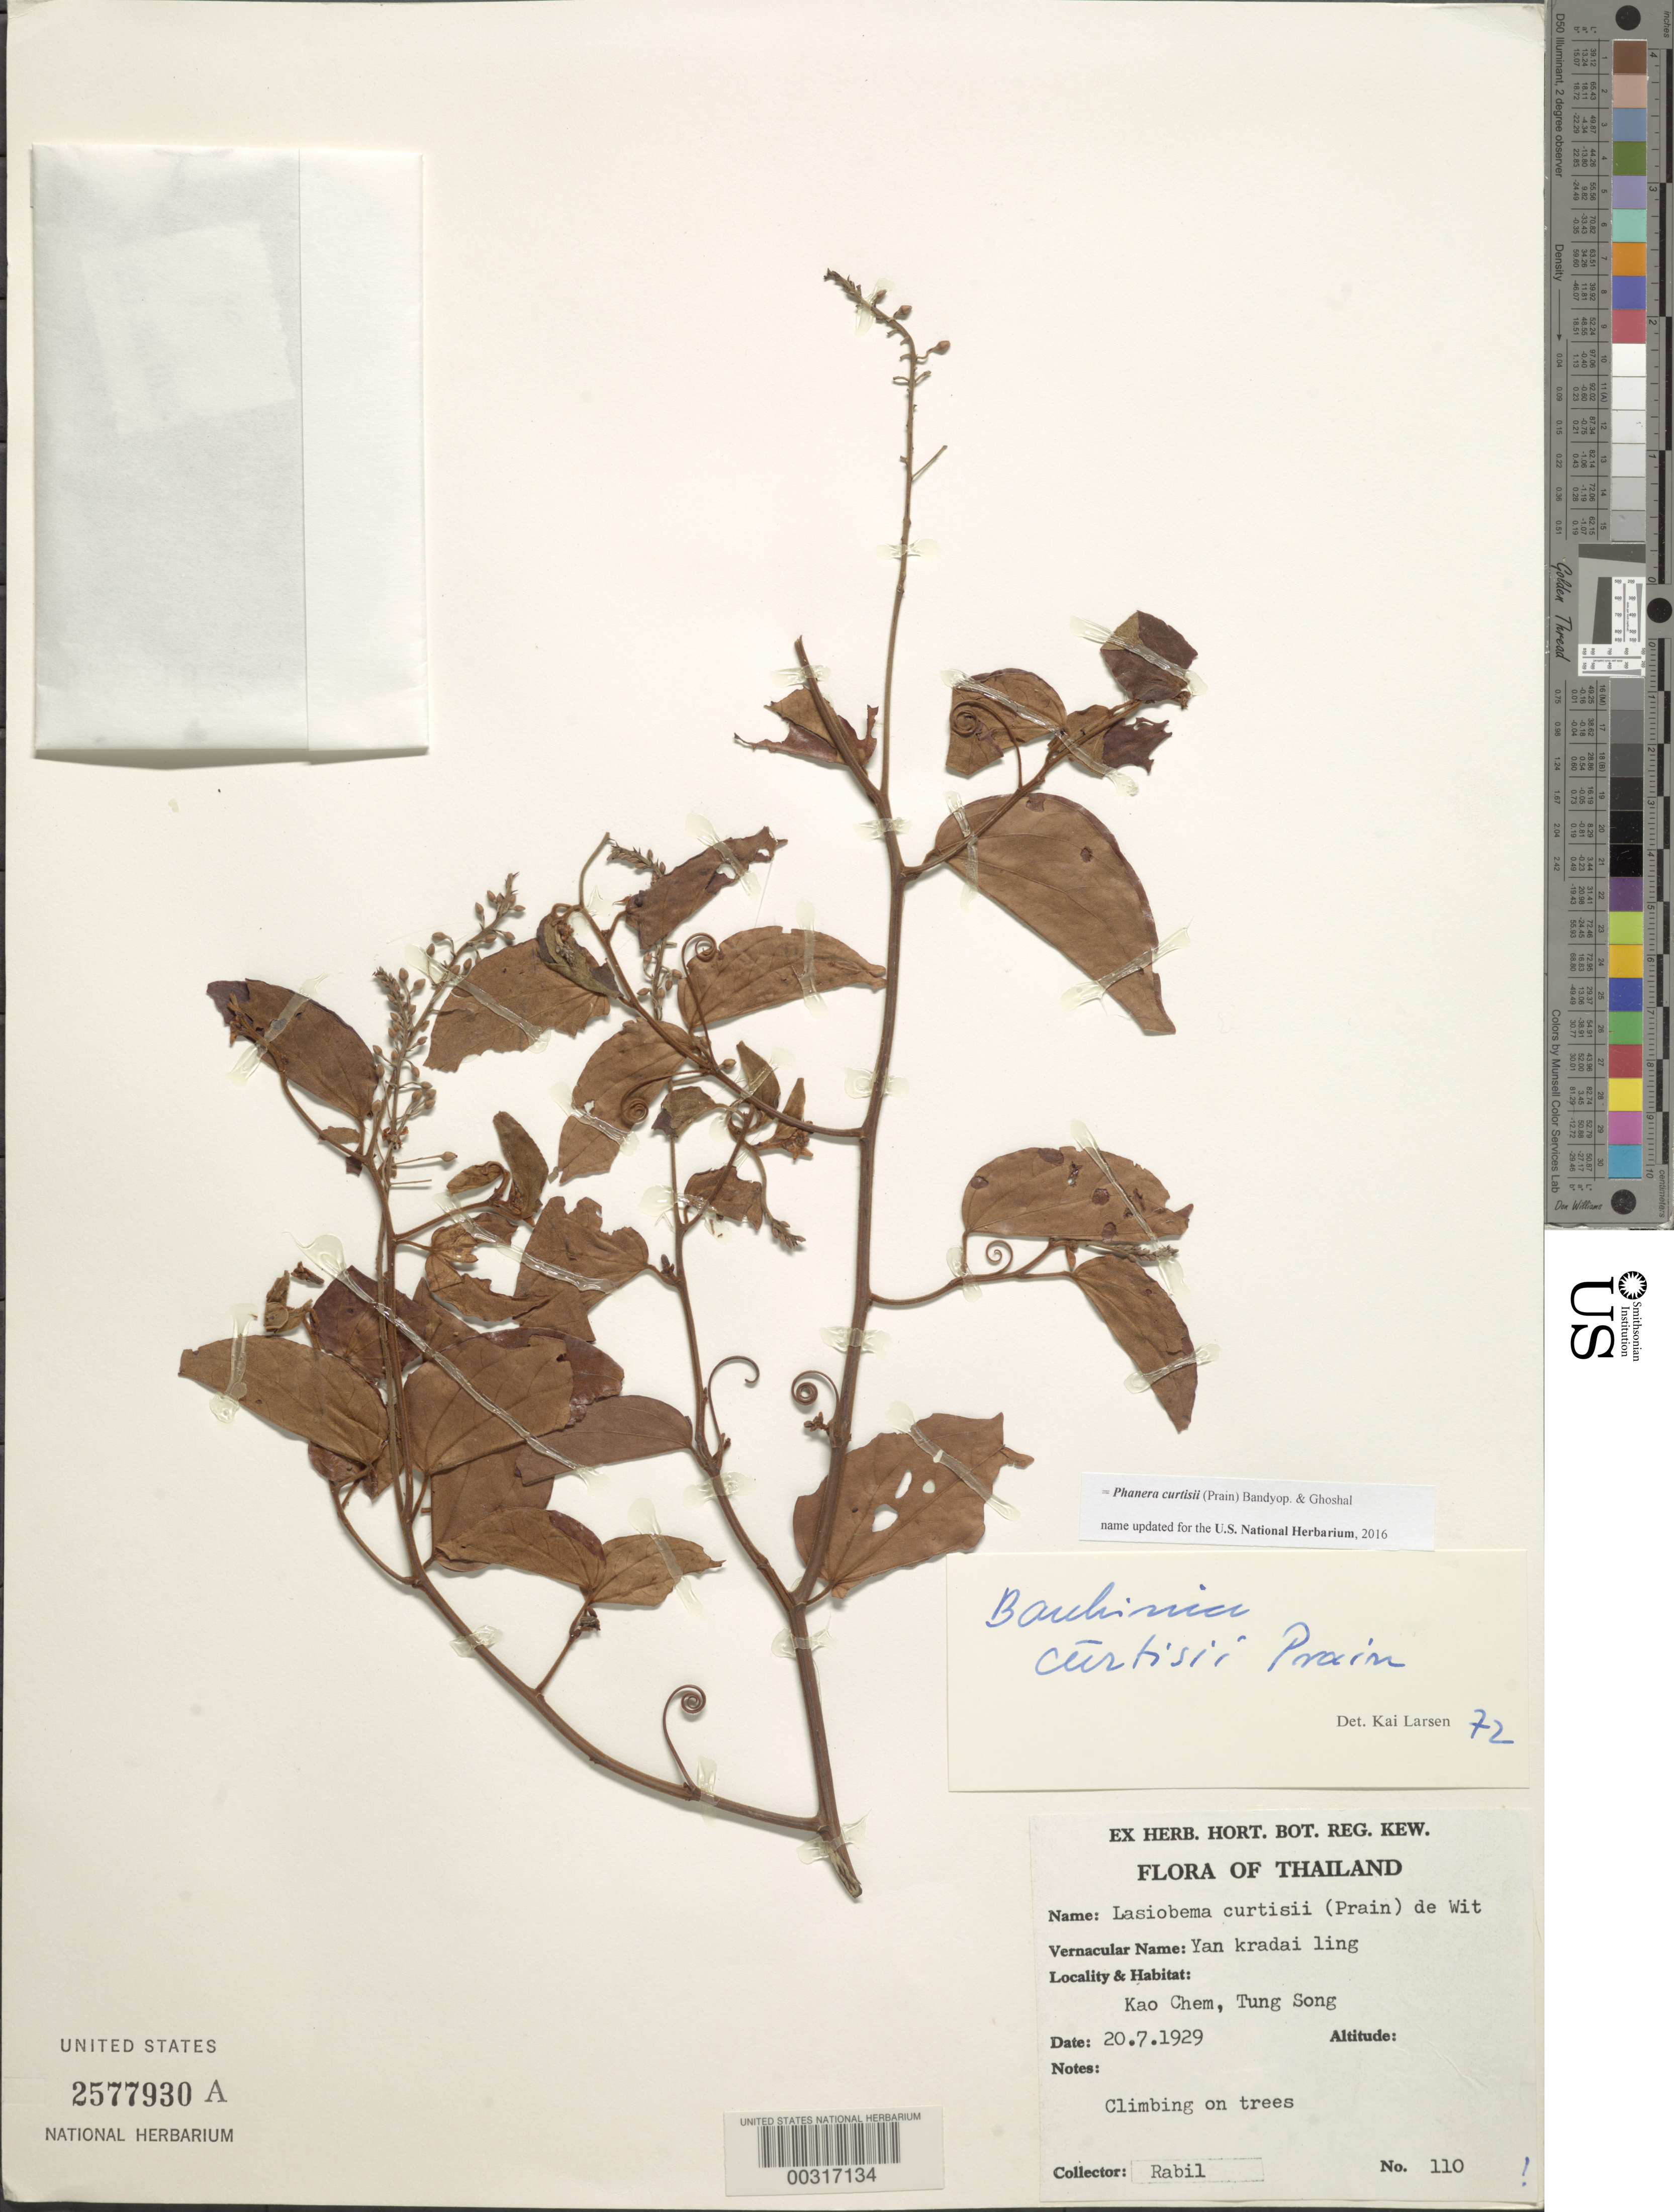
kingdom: Plantae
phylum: Tracheophyta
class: Magnoliopsida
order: Fabales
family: Fabaceae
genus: Phanera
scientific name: Phanera curtissii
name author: (Prain) Bandyop. & Ghoshal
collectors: -. Rabil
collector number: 110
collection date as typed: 20 Jul 1929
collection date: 1929-07-20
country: Thailand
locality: Kao chem, tung song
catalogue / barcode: US 2577930A